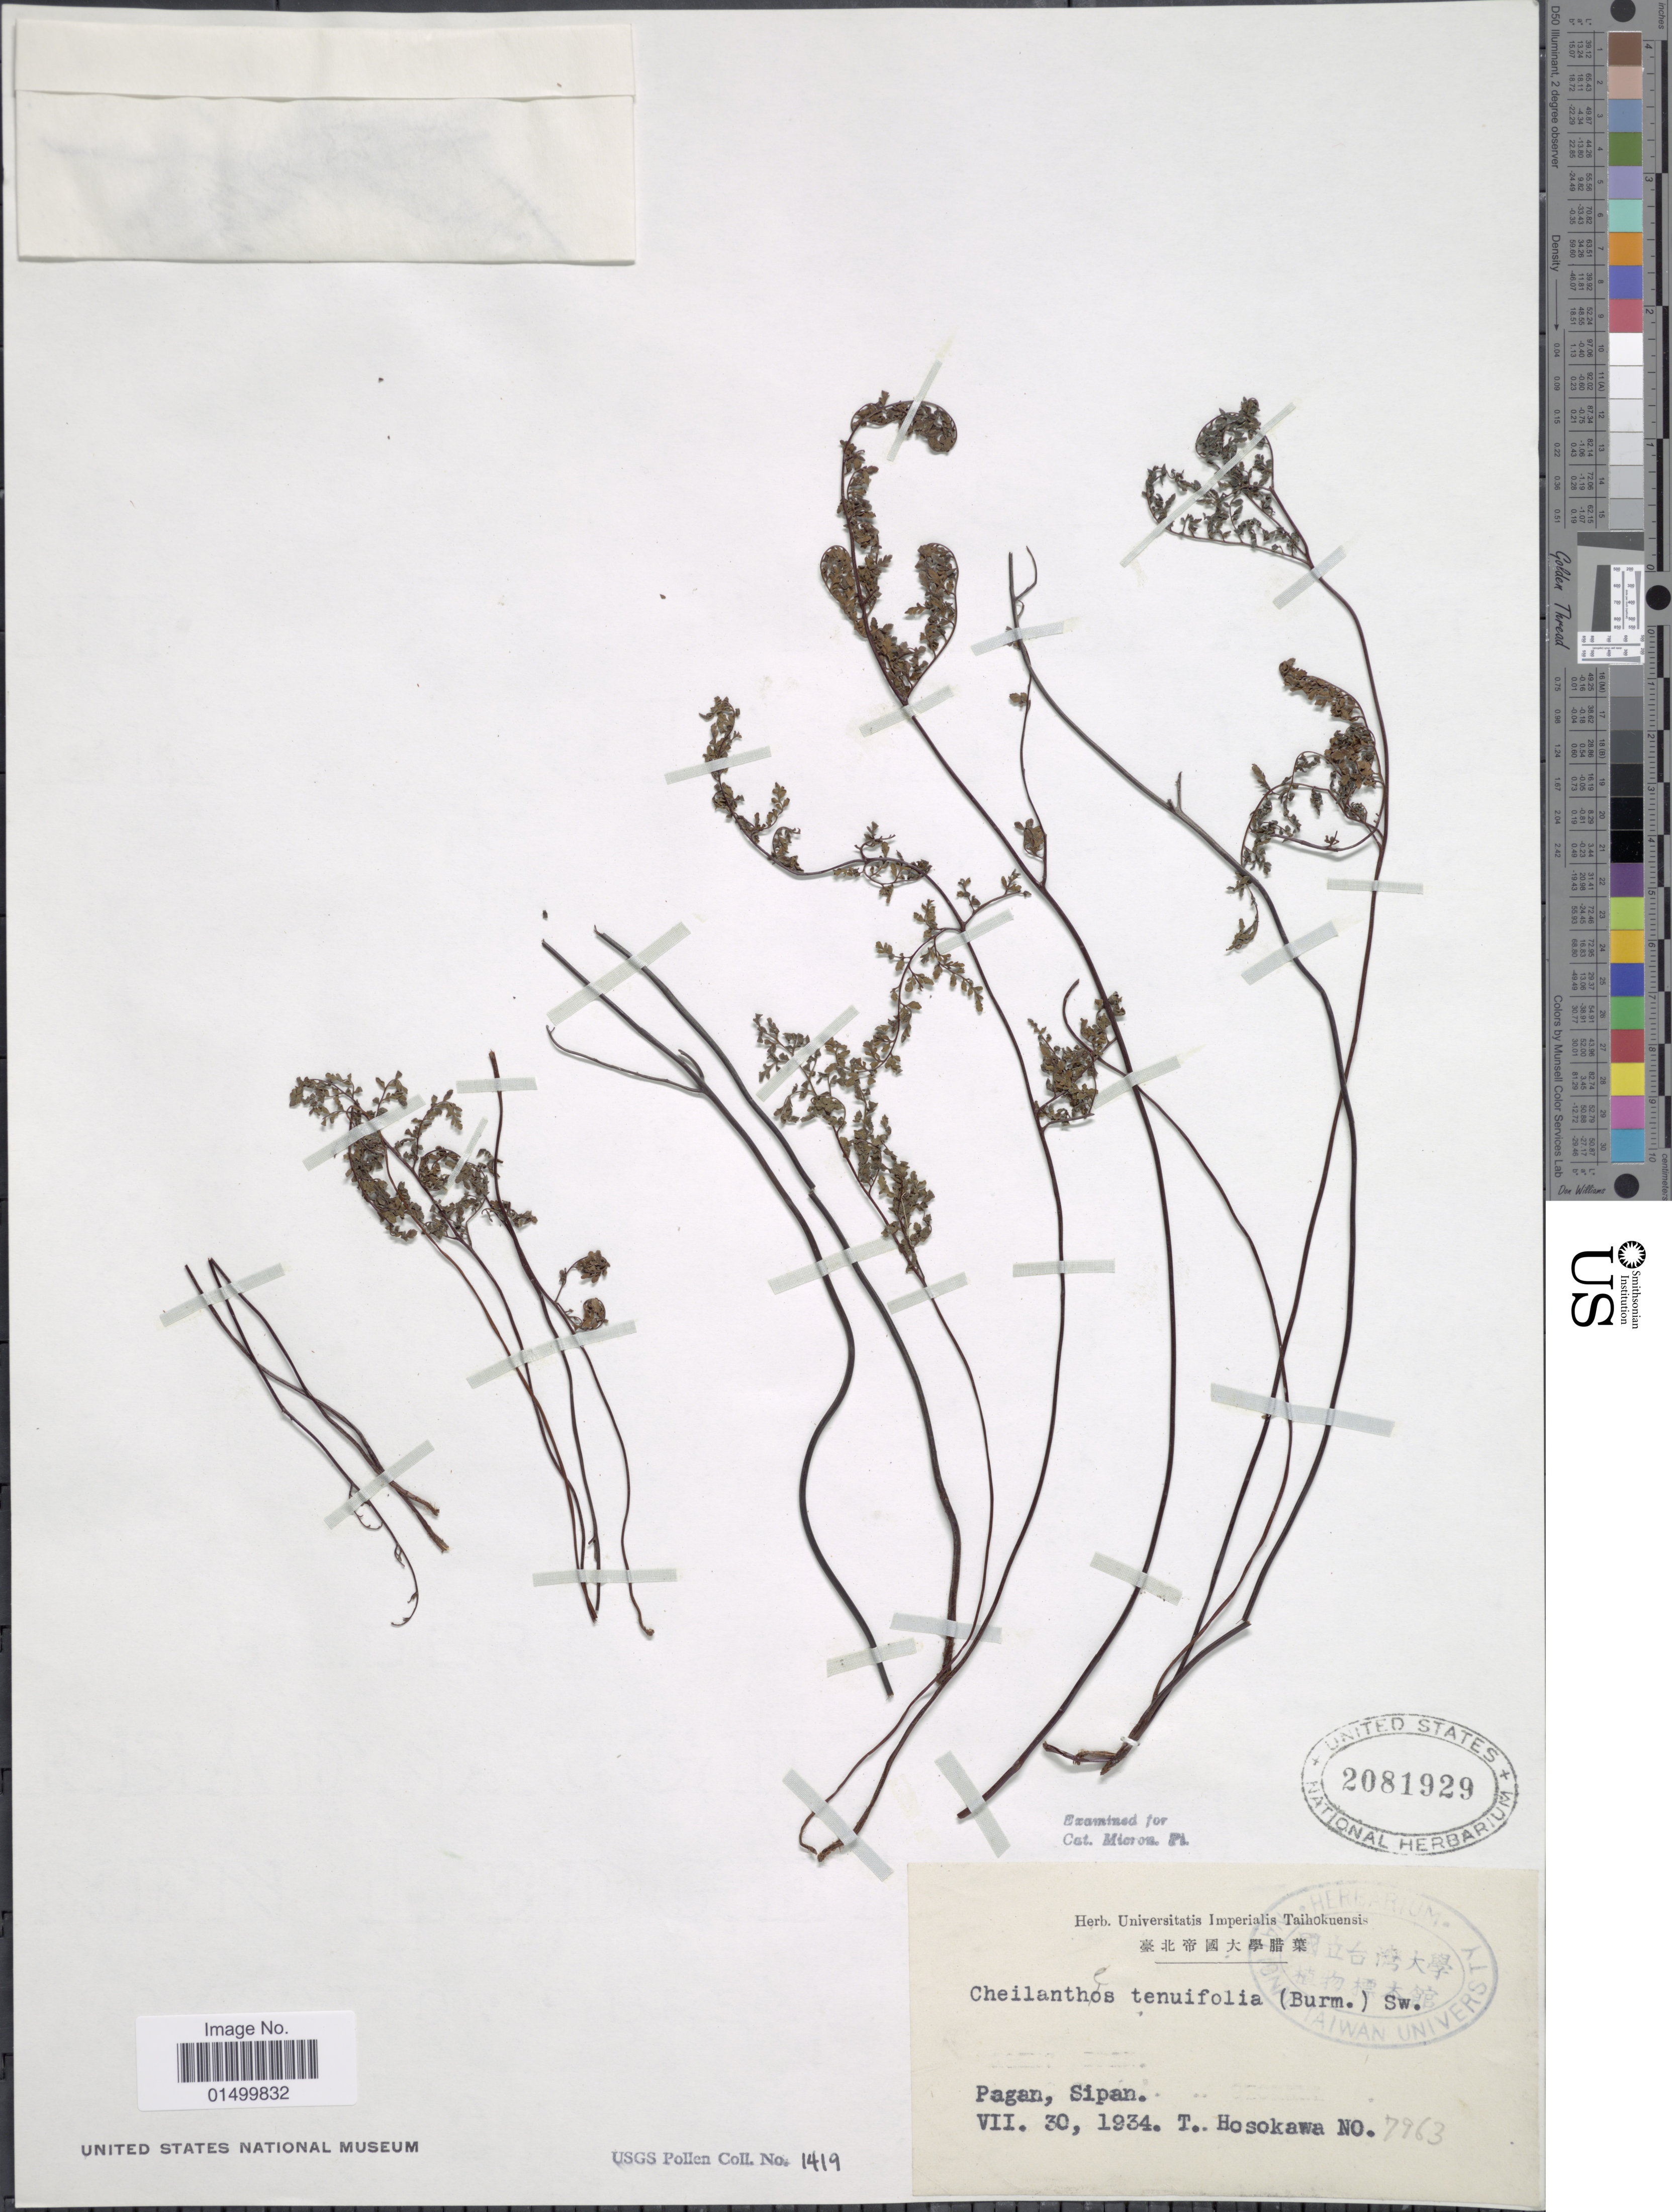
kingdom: Plantae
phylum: Tracheophyta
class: Polypodiopsida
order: Polypodiales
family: Pteridaceae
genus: Cheilanthes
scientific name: Cheilanthes tenuifolia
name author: (Burm. f.) Sw.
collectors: T. Hosokawa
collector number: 7963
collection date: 1934-07-30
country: Northern Mariana Islands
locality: Pagan, Saipan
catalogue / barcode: US 2081929